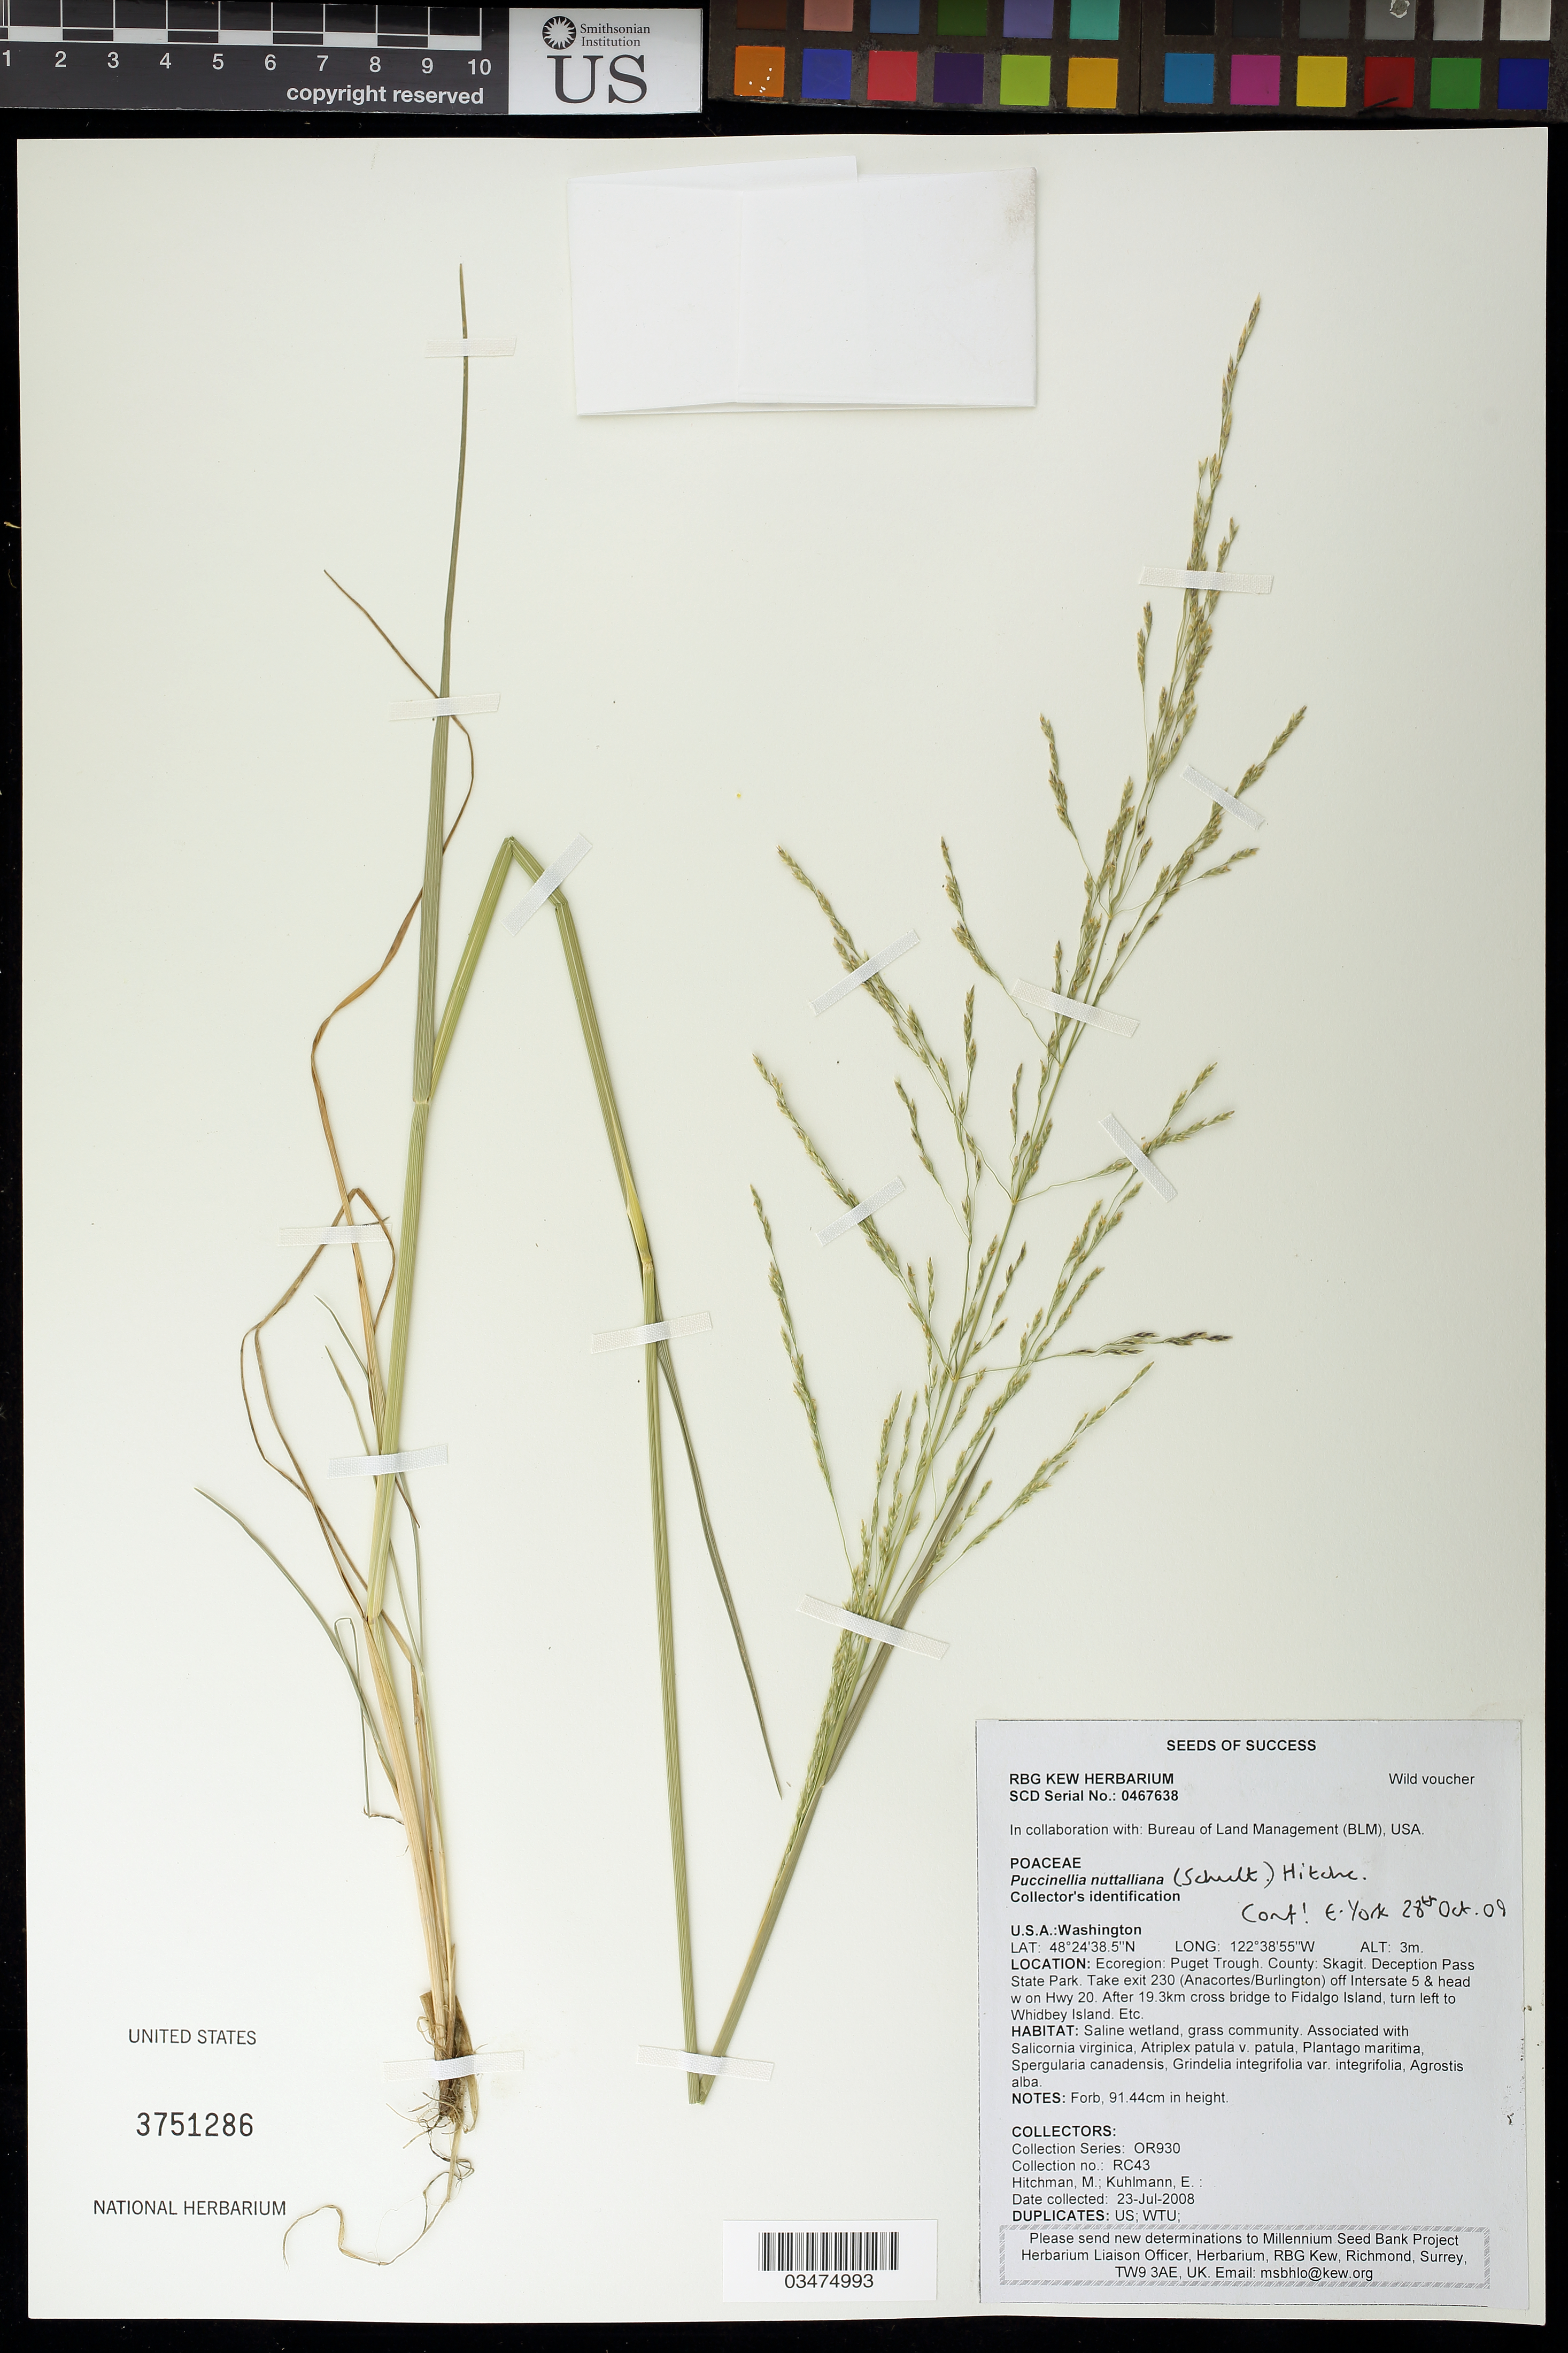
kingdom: Plantae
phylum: Tracheophyta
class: Liliopsida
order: Poales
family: Poaceae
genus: Puccinellia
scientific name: Puccinellia nuttalliana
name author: (Schult.) Hitchc.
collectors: M. Hitchman & E. Kuhlmann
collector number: RC43 Series OR930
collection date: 2008-07-23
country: United States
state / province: Washington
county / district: Skagit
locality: Deception Pass State Park, 19.3 km on Hwy 20 to cross bridge to Fidalgo Island, turn left to Whidbey Island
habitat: Saline wetland, grass community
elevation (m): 3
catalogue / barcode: US 3751286